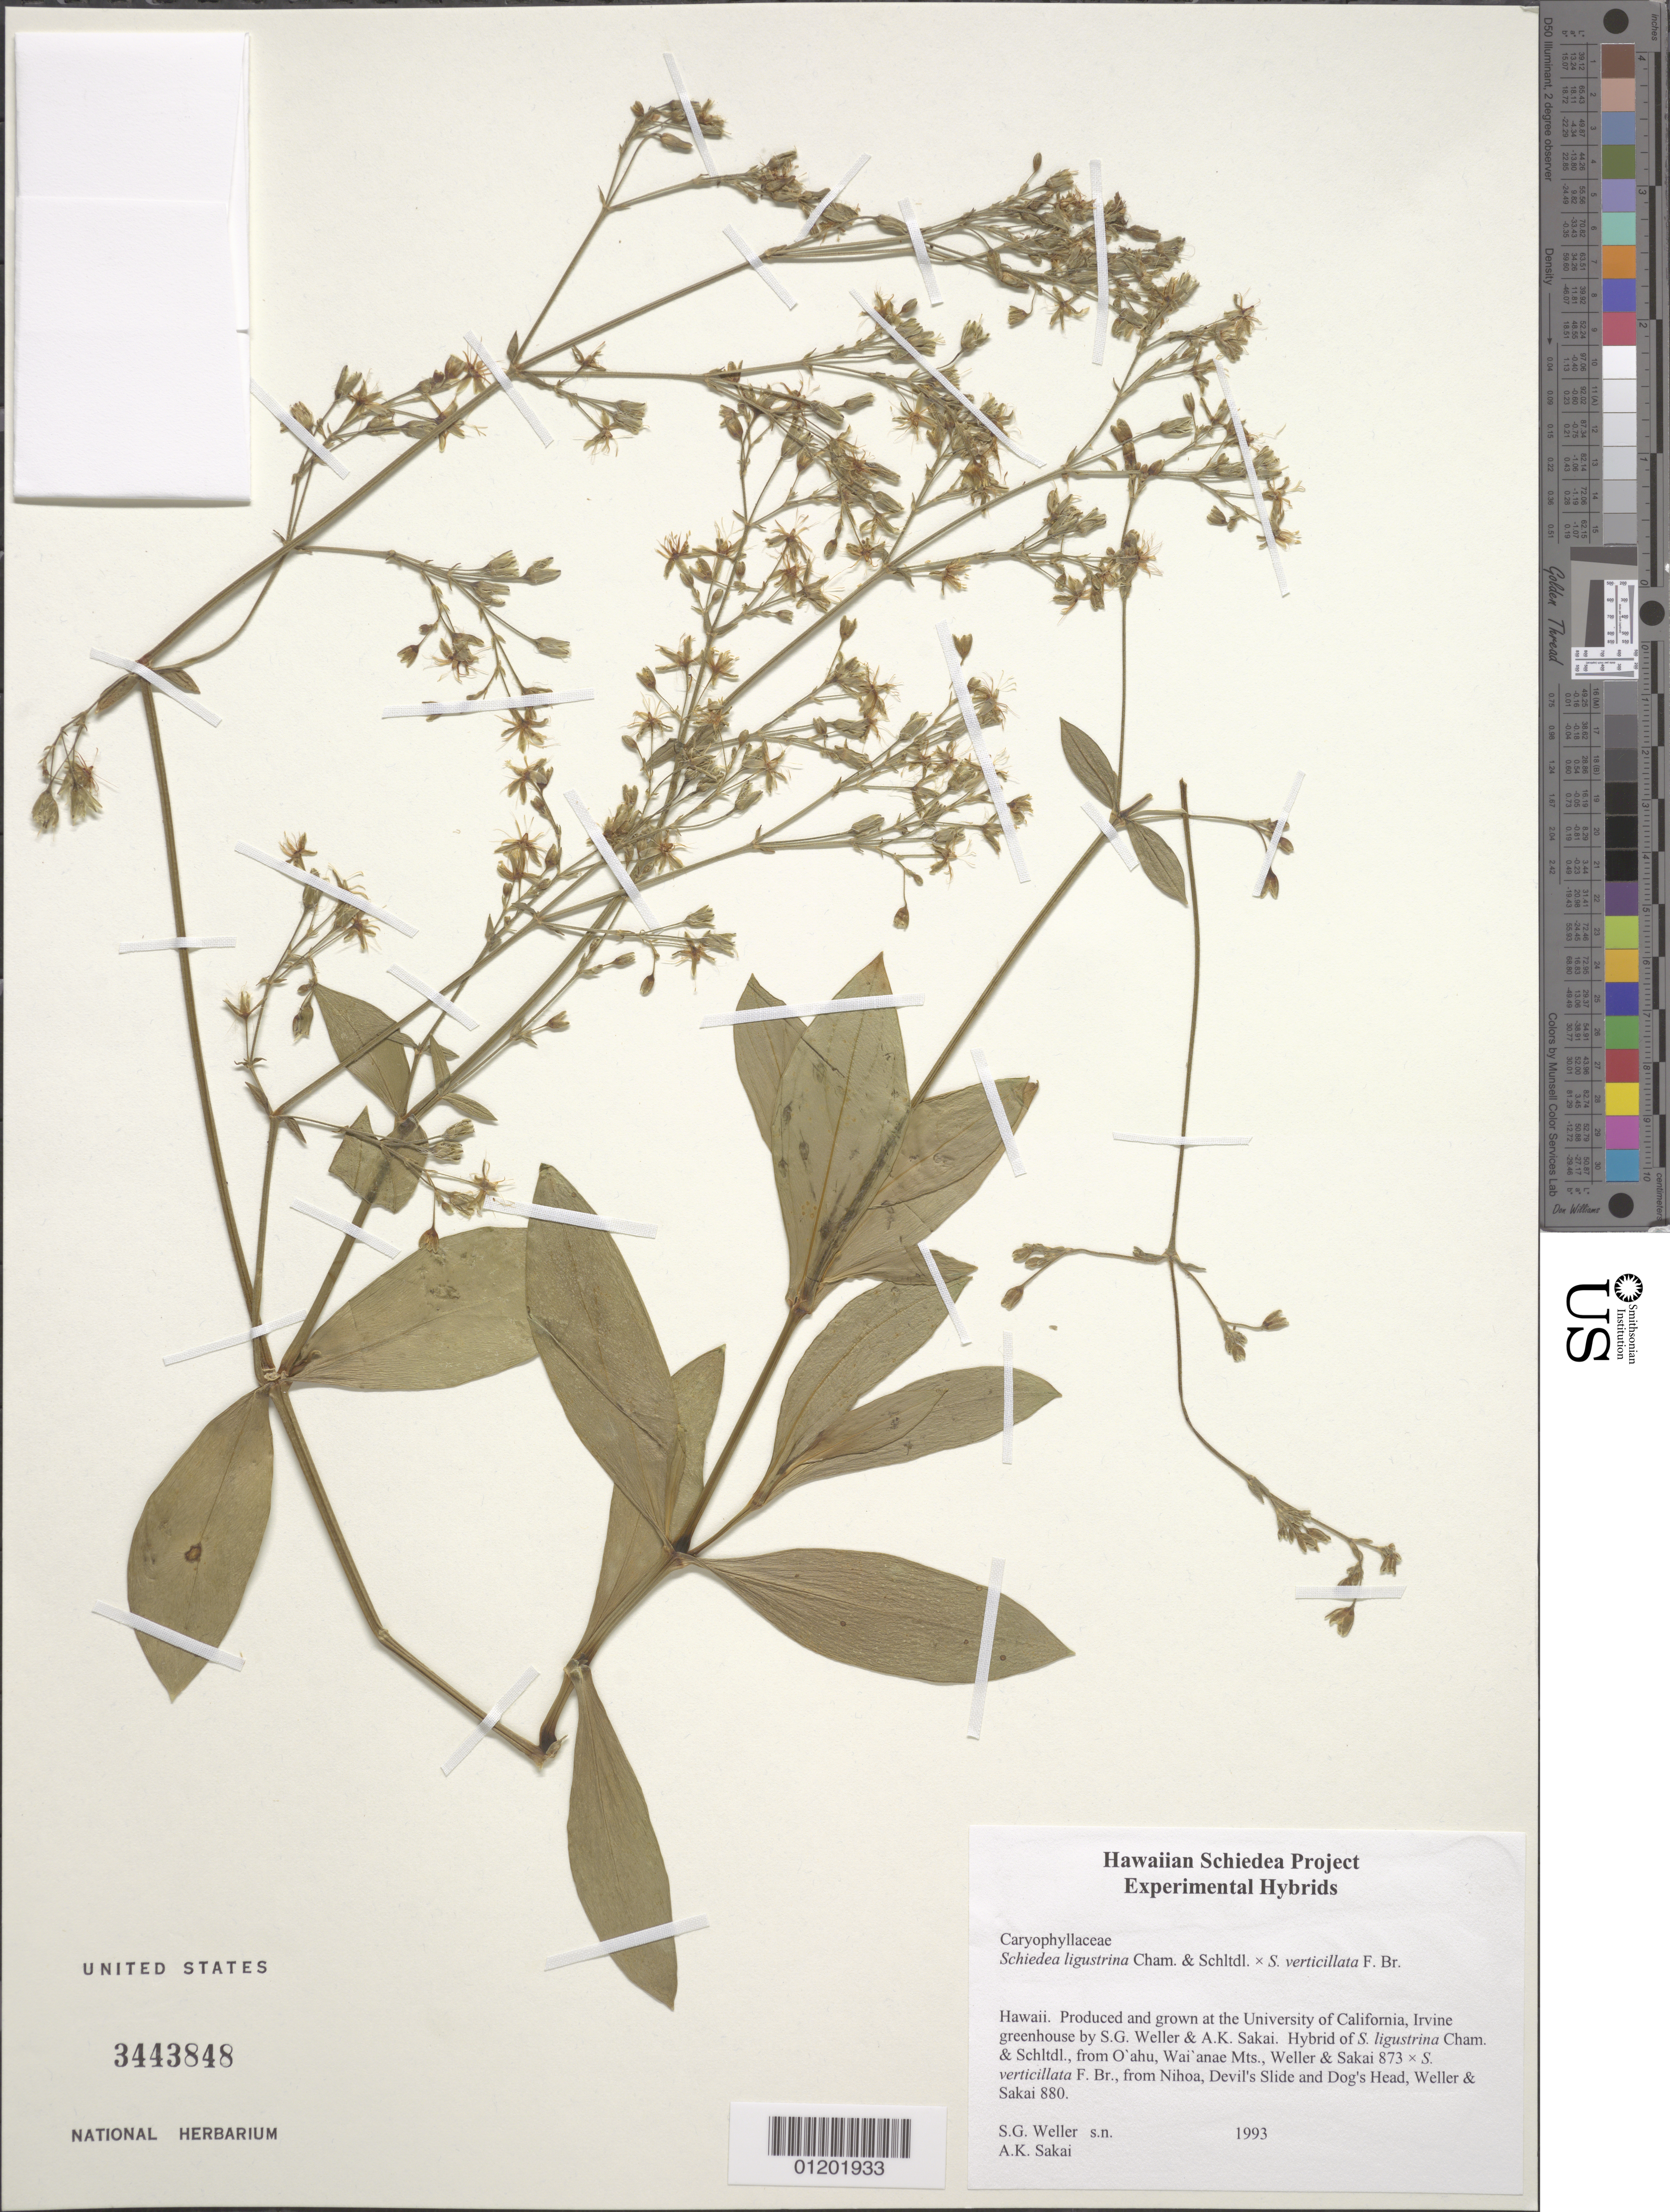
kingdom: Plantae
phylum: Tracheophyta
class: Magnoliopsida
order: Caryophyllales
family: Caryophyllaceae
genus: Schiedea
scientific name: Schiedea ligustrina x S. verticillata F. Br. in Christoph. & Caum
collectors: S. G. Weller & A. Sakai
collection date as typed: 1993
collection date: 1993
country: United States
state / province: California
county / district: Orange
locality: University of California, Irvine greenhouse.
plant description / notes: Hybrid of S. ligustrina Cham. & Schltdl. [from O'ahu, Wai'anae Mts., Weller & Sakai 873] × S. verticillata F. Br. [from Nihoa, Devil's Slide and Dog's Head, Weller & Sakai 880].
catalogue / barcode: US 3443848